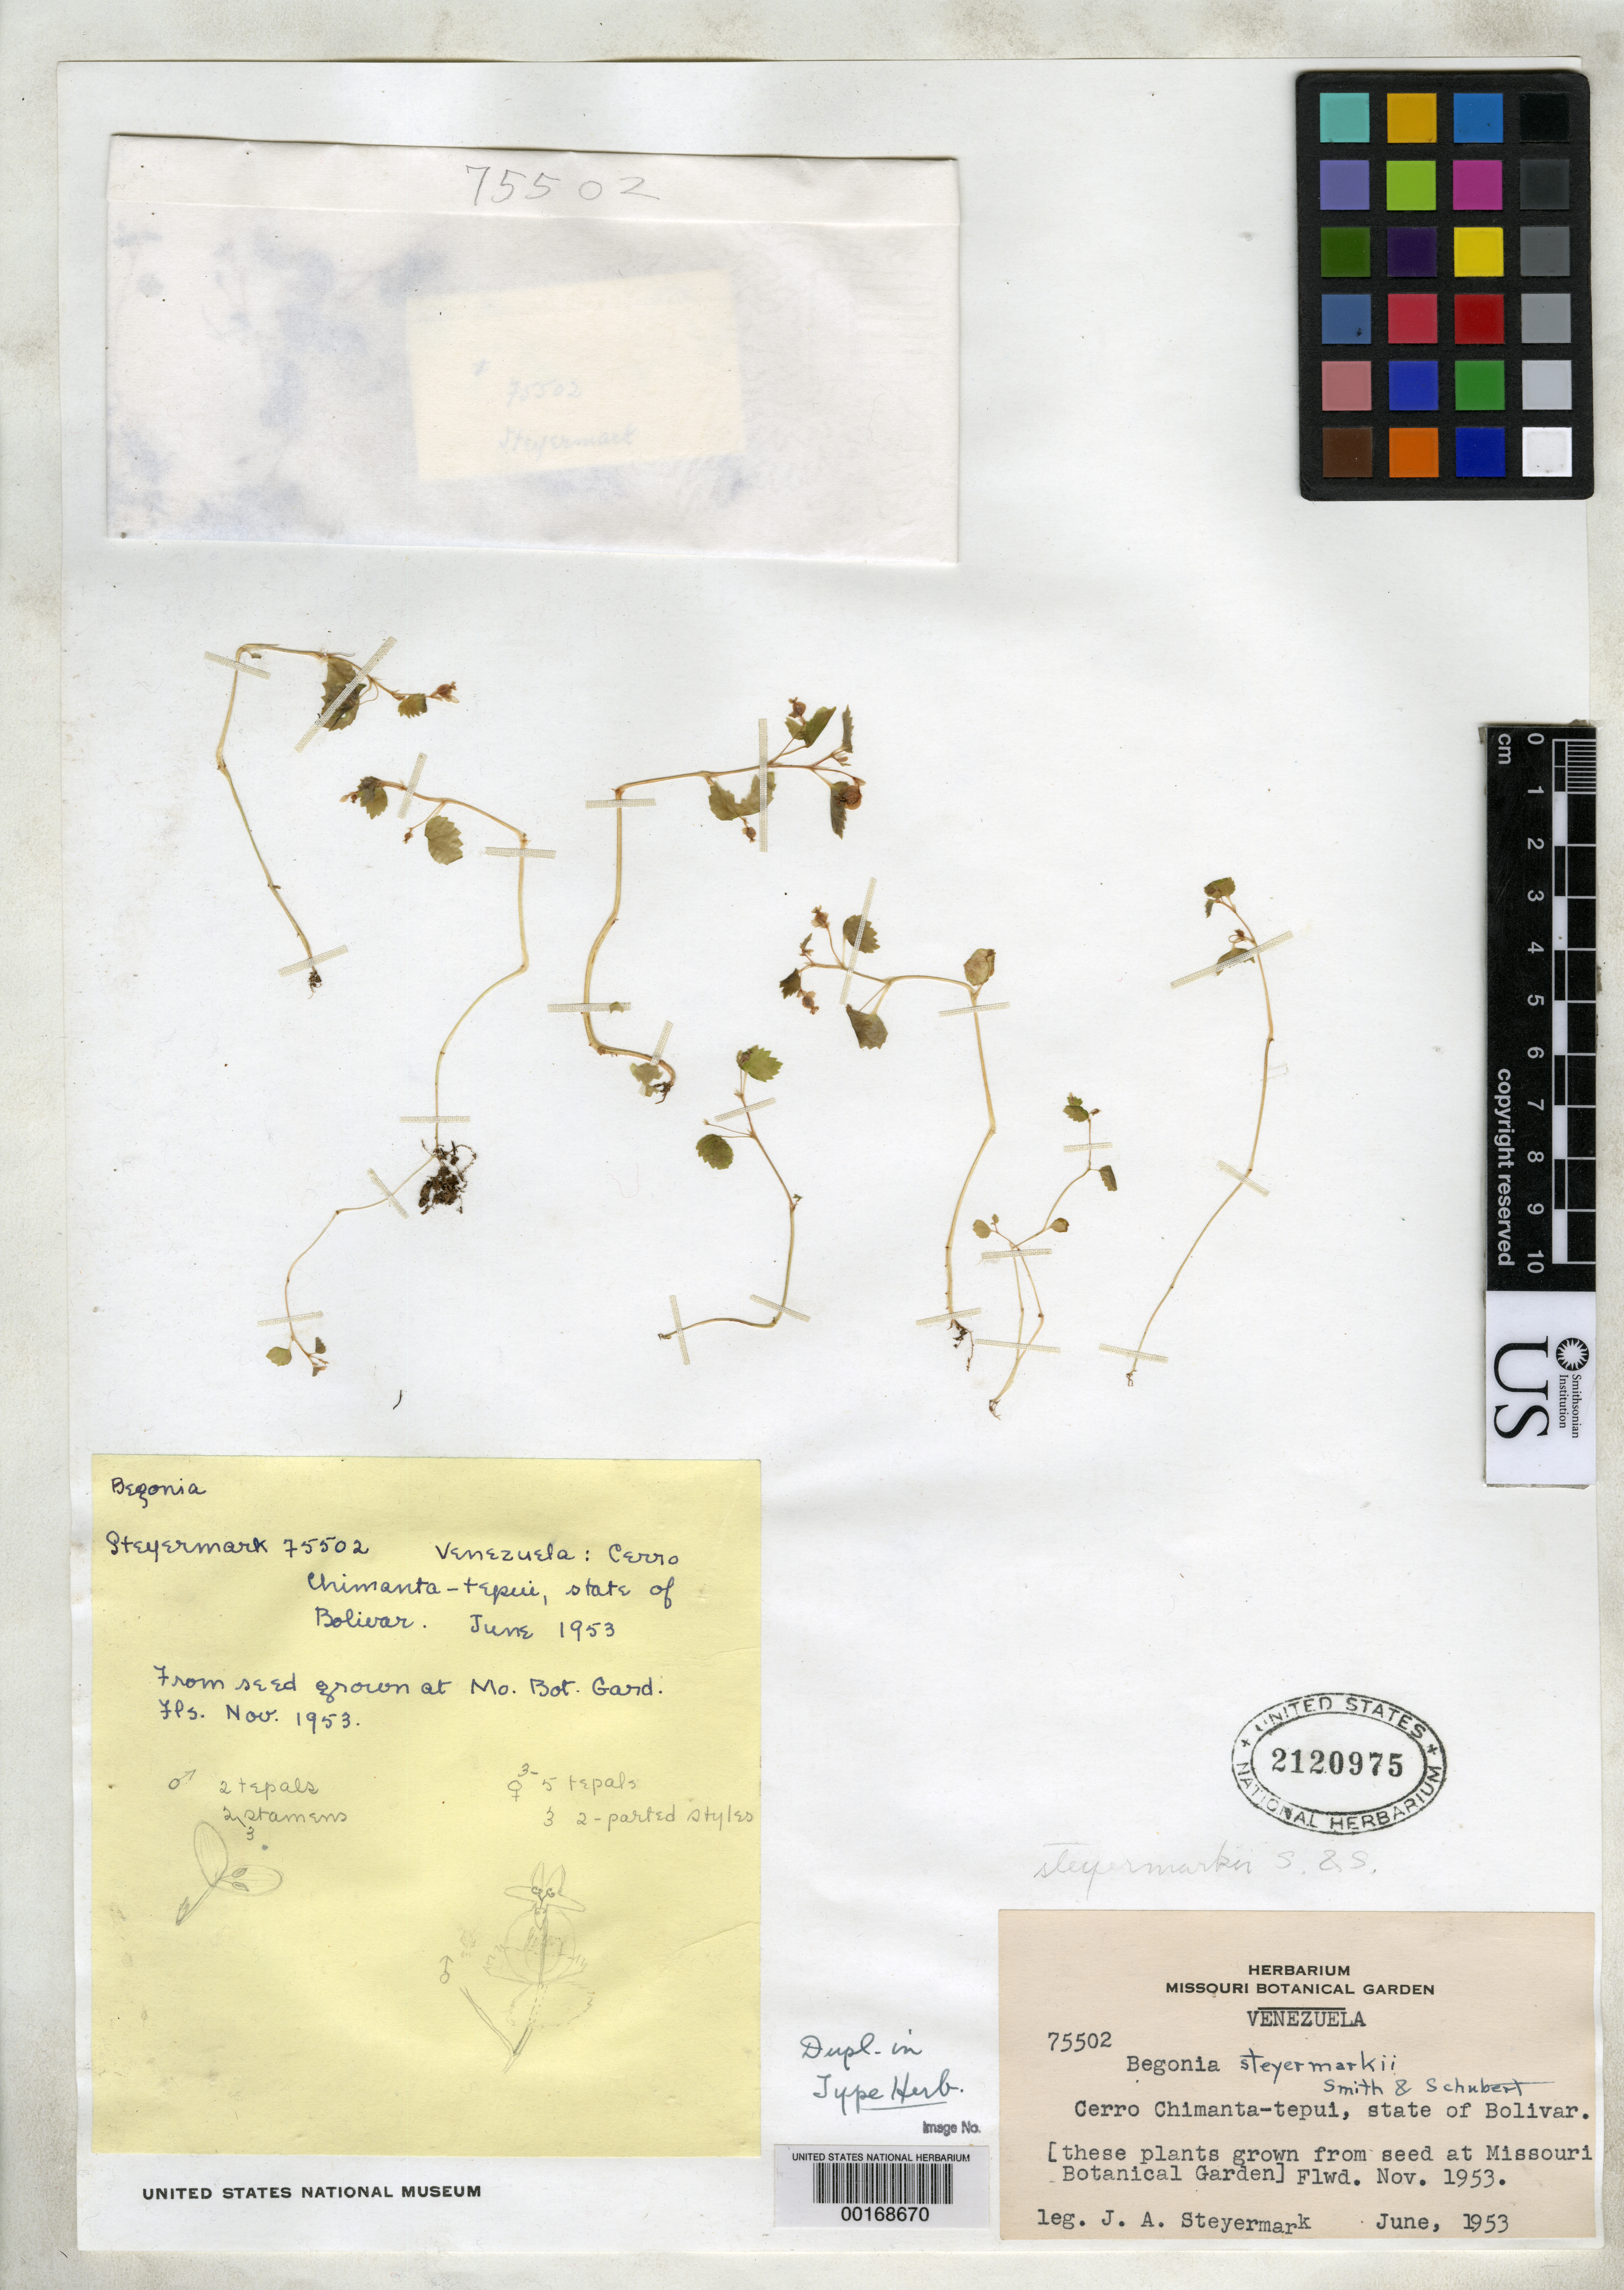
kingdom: Plantae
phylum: Tracheophyta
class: Magnoliopsida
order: Cucurbitales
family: Begoniaceae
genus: Begonia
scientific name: Begonia steyermarkii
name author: L.B. Sm. & B.G. Schub.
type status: Isotype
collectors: J. Steyermark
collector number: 75502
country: Venezuela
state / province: Bolívar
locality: Chimanta Massif, base SE facing bluffs of Chimanta-tepui.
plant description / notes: Prologue, "Type in the U.S. National Herbarium, no. 2144327, cultivated at the U.S. Plant Introduction Garden, Glenn Dale, Md. (PI 211848), from seeds sent from the Missouri Botanical Garden, J.A. Steyermark (no. 75502)." Originally from Venezuela.; Label, "[these plants grown from seed at Missouri Botanical Garden] Flwd. Nov. 1953."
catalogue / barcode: US 2120975